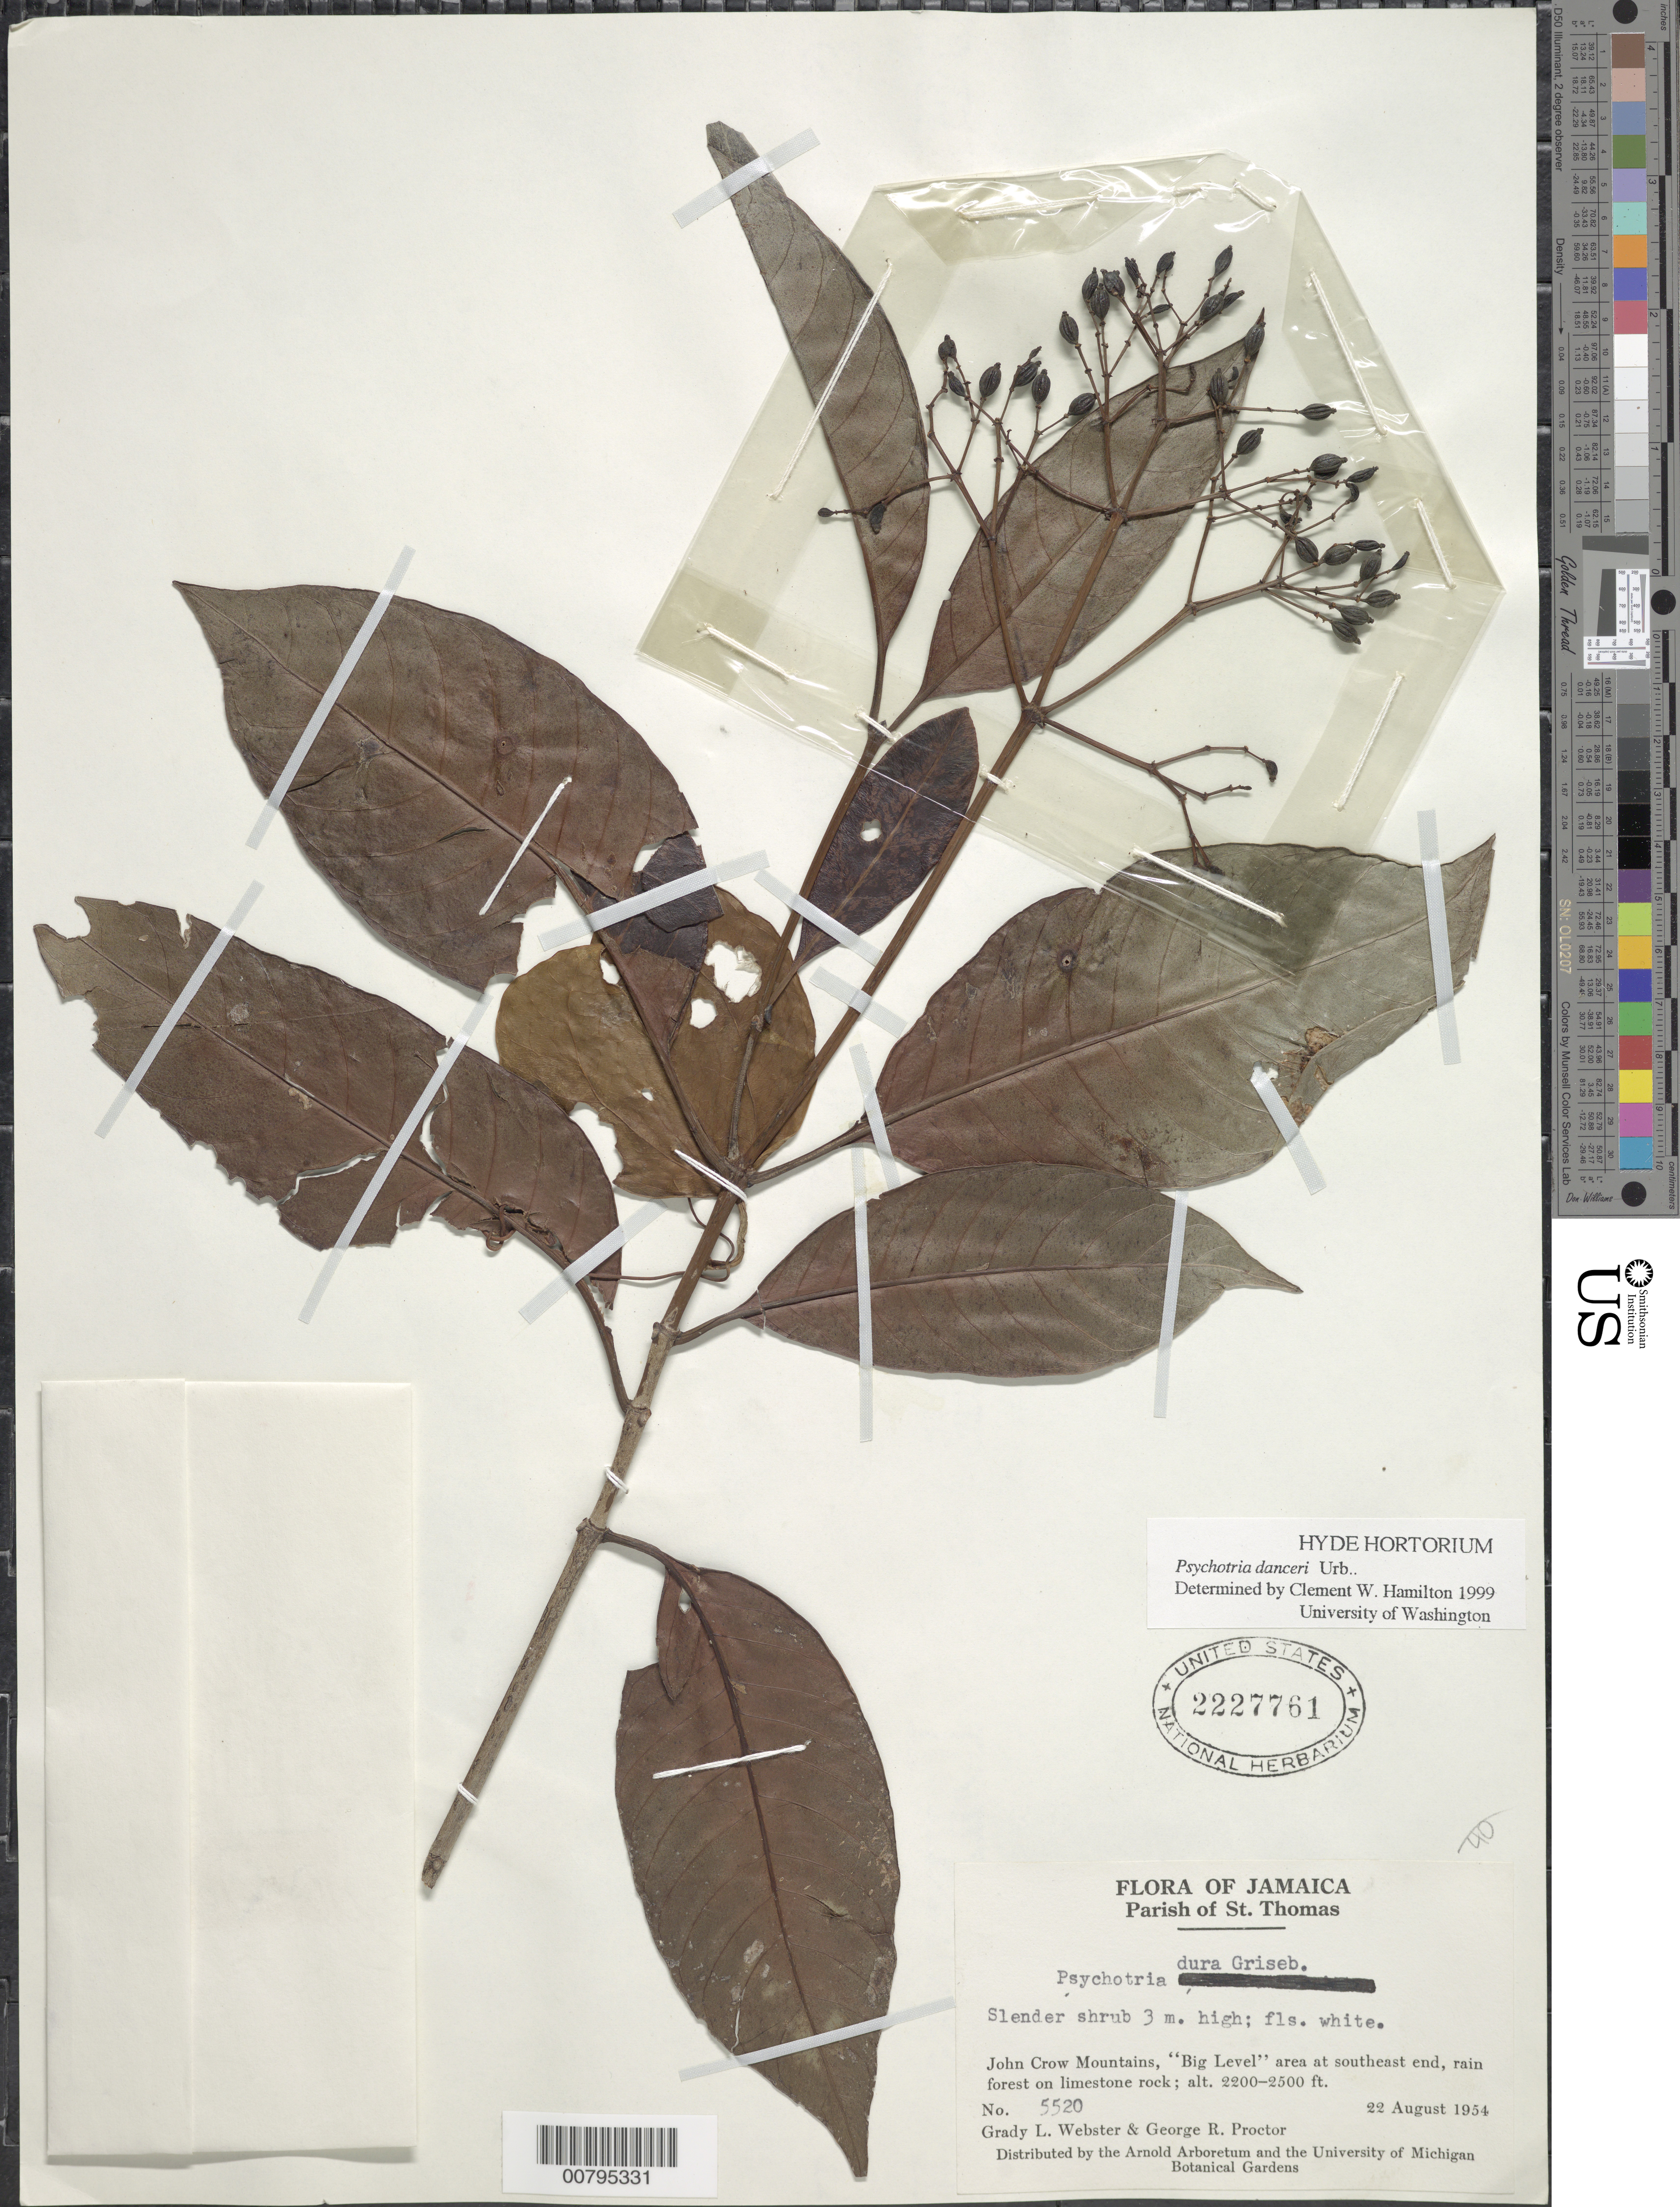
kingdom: Plantae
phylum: Tracheophyta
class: Magnoliopsida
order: Gentianales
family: Rubiaceae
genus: Psychotria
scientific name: Psychotria cuspidata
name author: Bredem. ex Schult.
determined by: Hamilton, C. W.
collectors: G. L. Webster & G. R. Proctor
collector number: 5520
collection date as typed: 22 Aug 1954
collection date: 1954-08-22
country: Jamaica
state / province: Saint Thomas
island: Jamaica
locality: John Crow Mountains, "Big Level" area at SE end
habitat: Rainforest on limestone rock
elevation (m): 671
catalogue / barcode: US 2227761